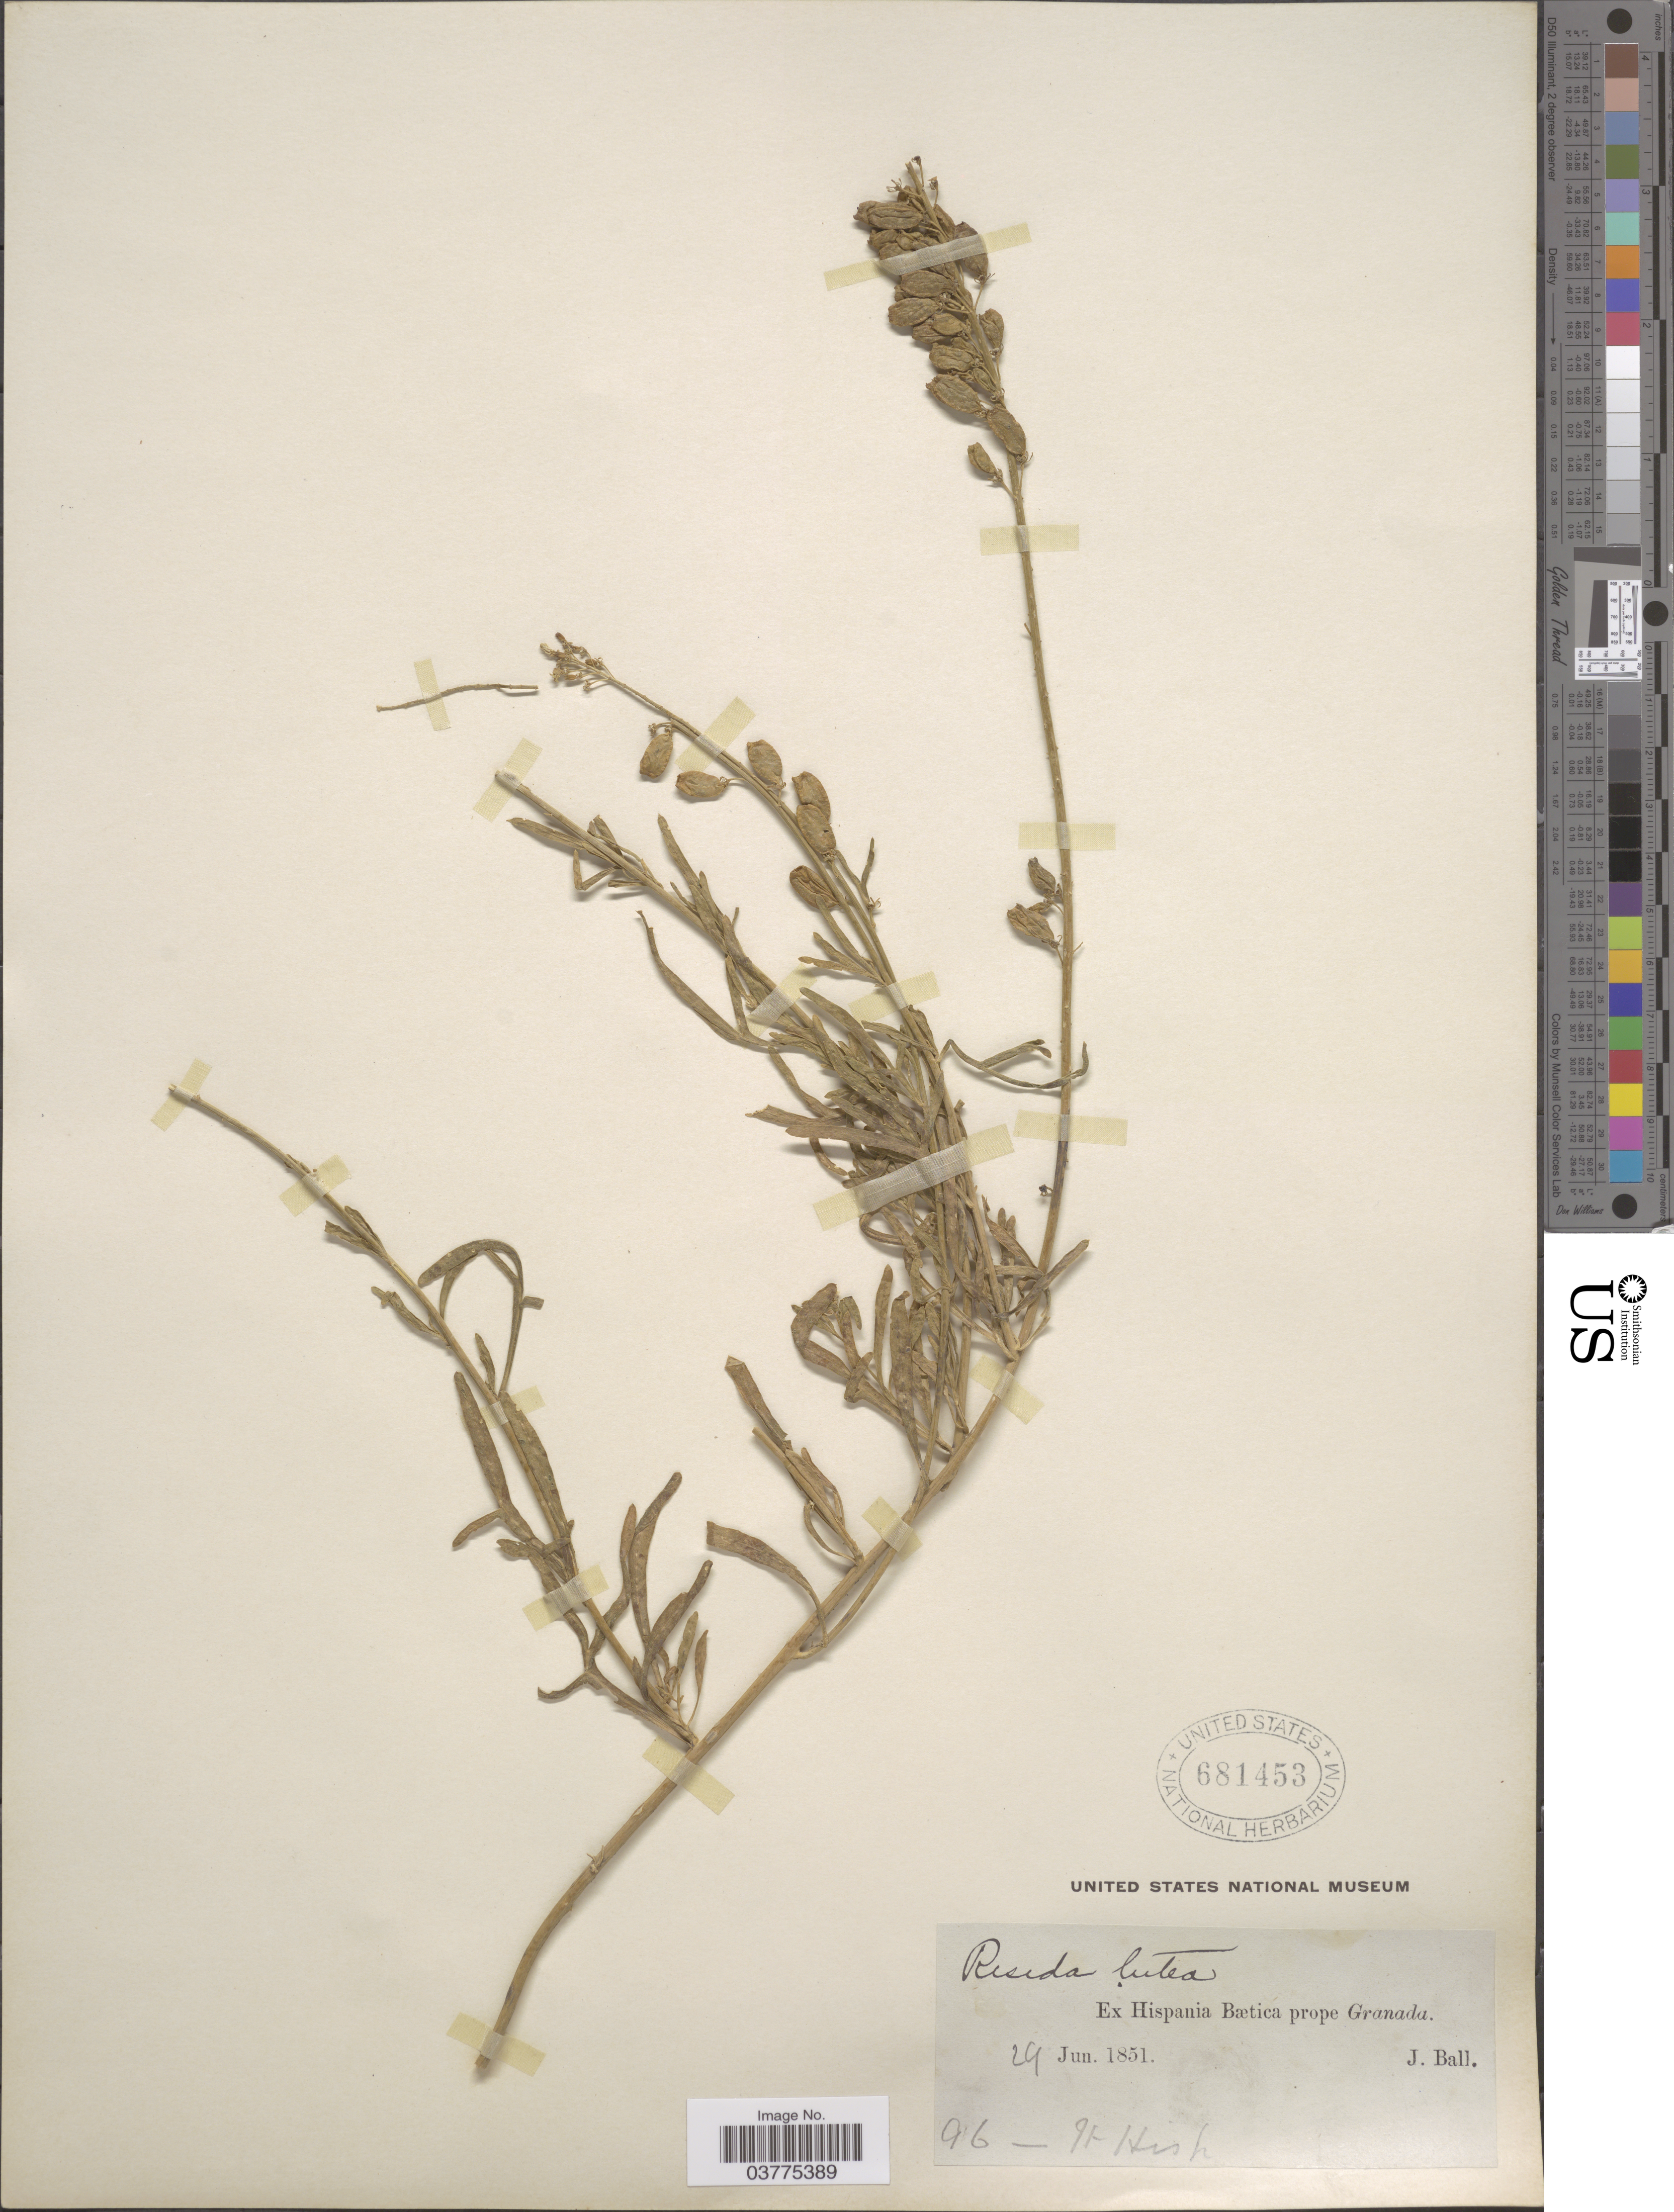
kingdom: Plantae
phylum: Tracheophyta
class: Magnoliopsida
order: Brassicales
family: Resedaceae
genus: Reseda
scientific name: Reseda lutea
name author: L.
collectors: J. Ball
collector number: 96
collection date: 1851-06-29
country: Spain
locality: Ex Hispania Bætica prope Granada. St. Hish*.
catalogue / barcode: US 681453